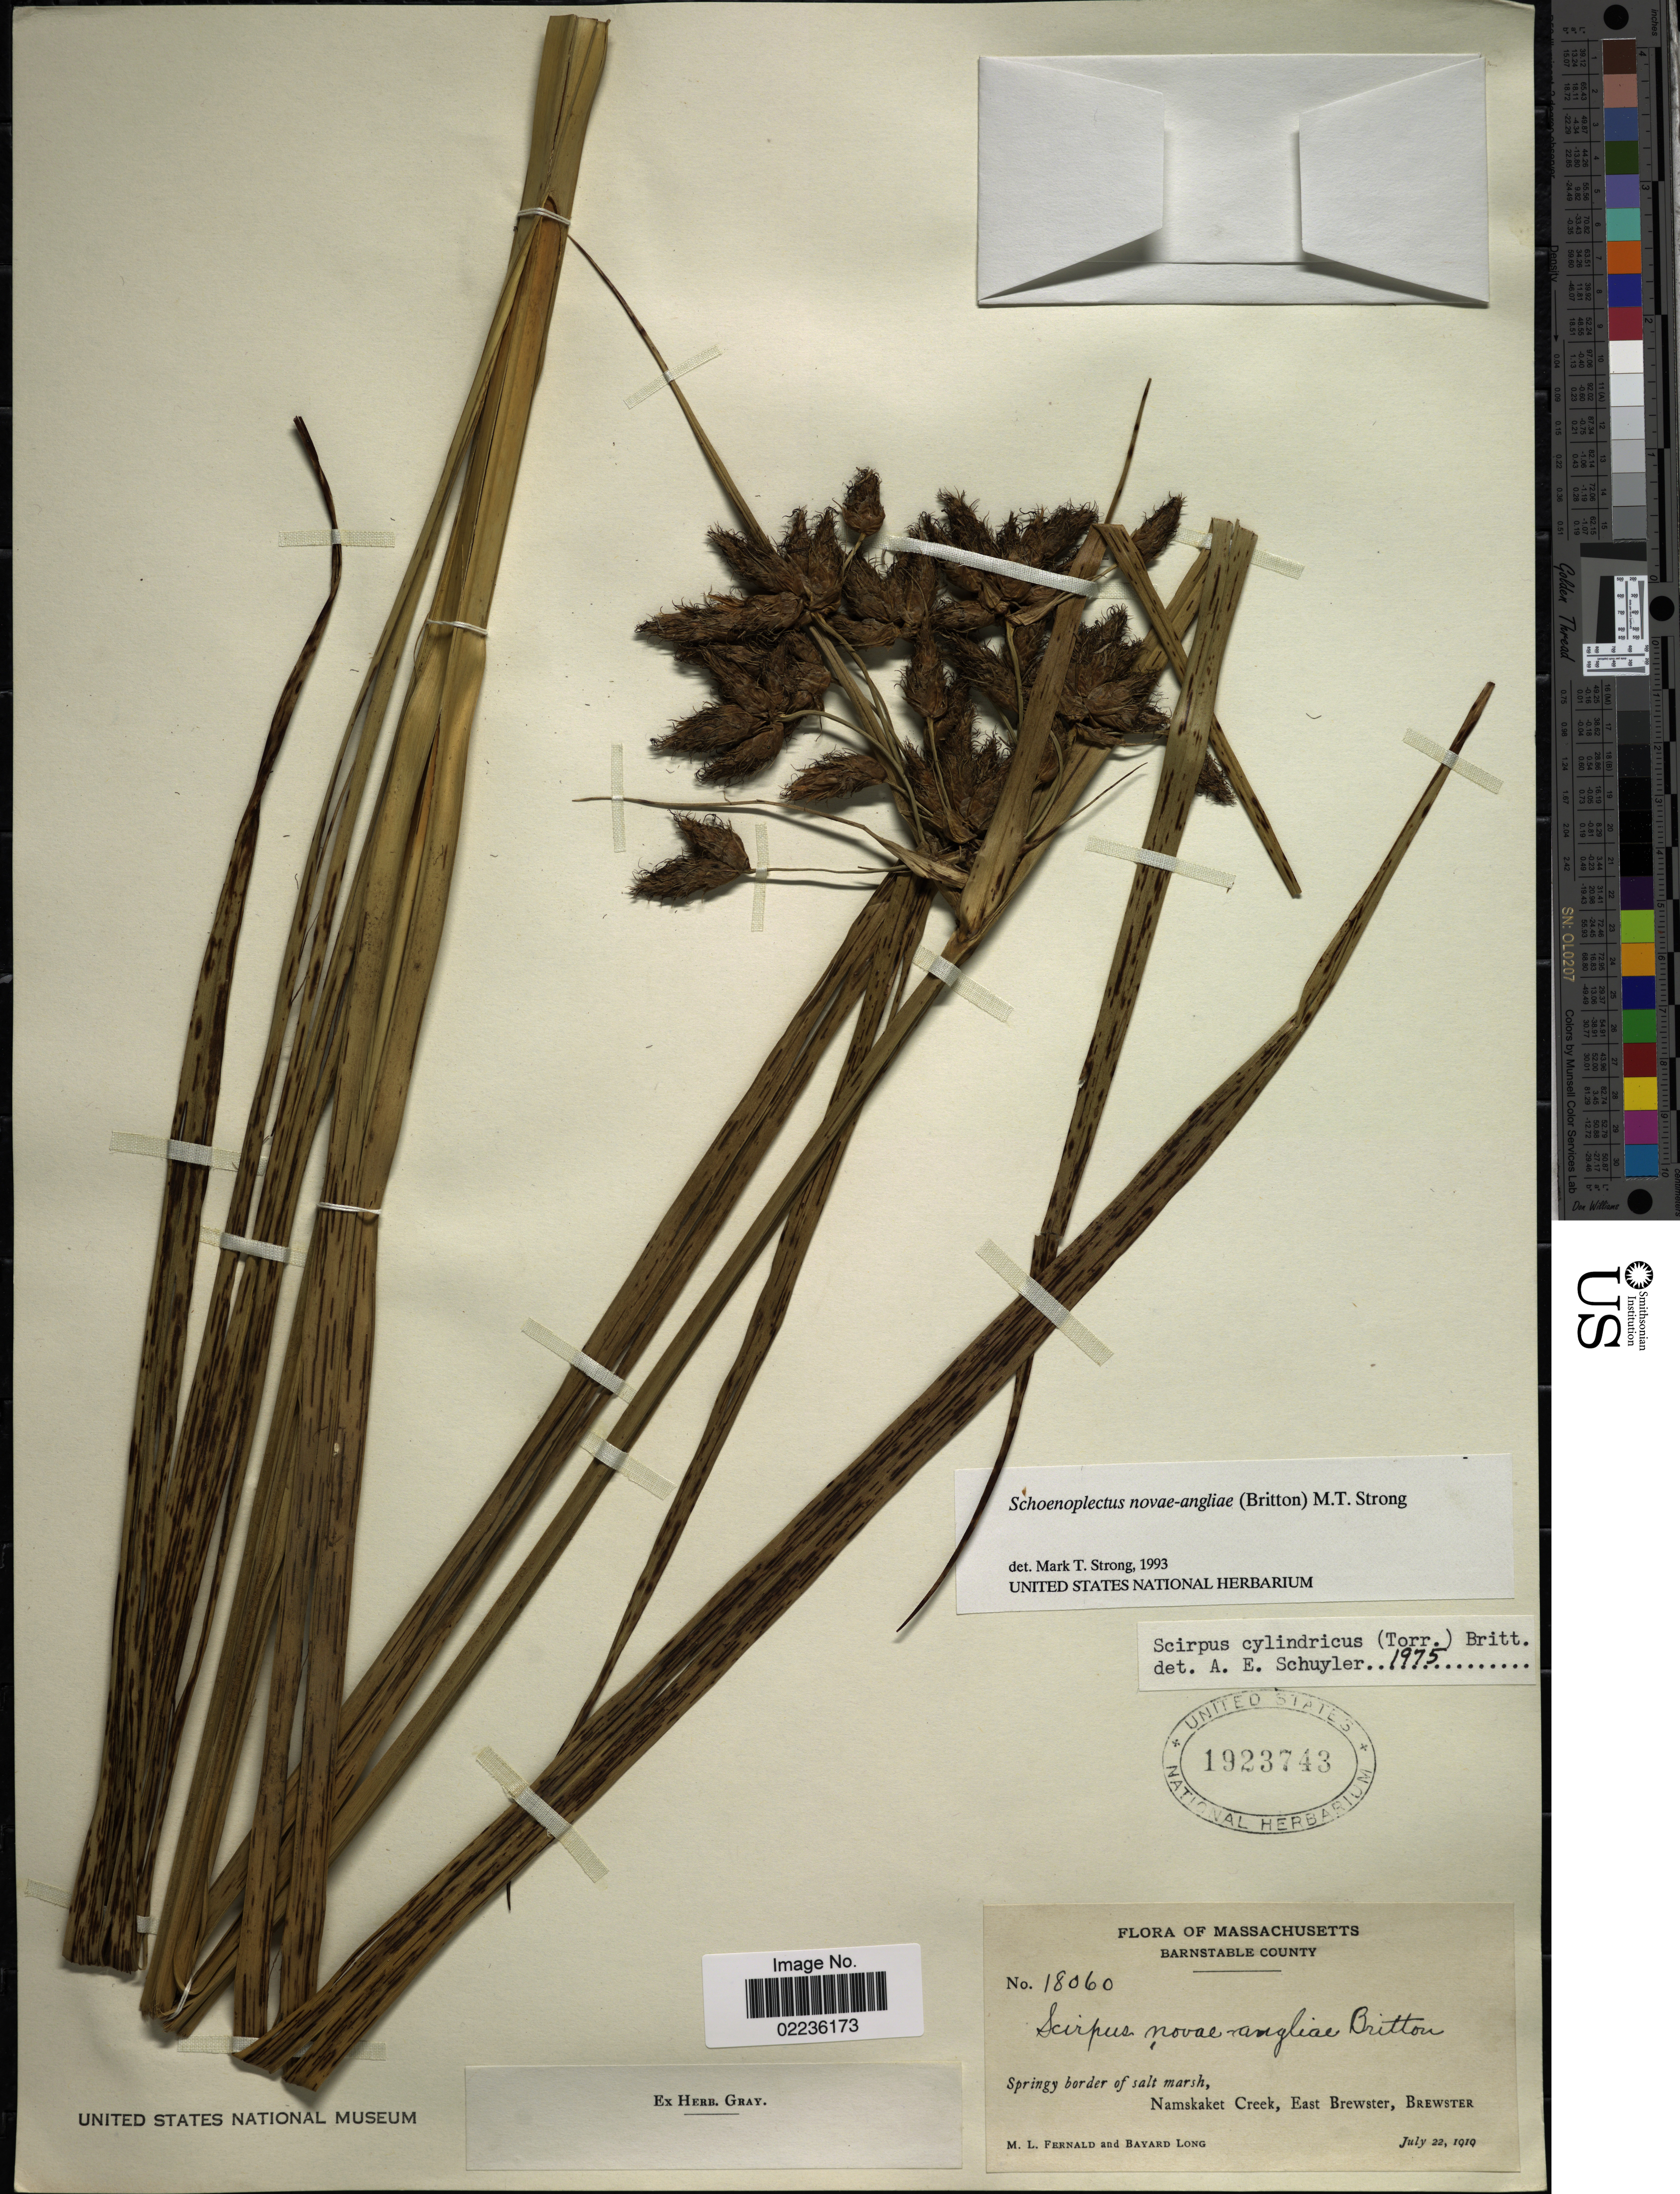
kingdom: Plantae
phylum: Tracheophyta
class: Liliopsida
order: Poales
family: Cyperaceae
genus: Bolboschoenus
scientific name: Bolboschoenus novae-angliae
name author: (Britton) S.G. Sm.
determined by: Strong, M. T., (US), Smithsonian Institution - National Museum of Natural History (UNITED STATES)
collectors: M. L. Fernald & B. Long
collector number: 18060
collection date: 1919-07-22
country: United States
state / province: Massachusetts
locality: Barnstable County. Springy border of salt marsh, Namskaket Creek, East Brewster, Brewster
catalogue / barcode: US 1923743